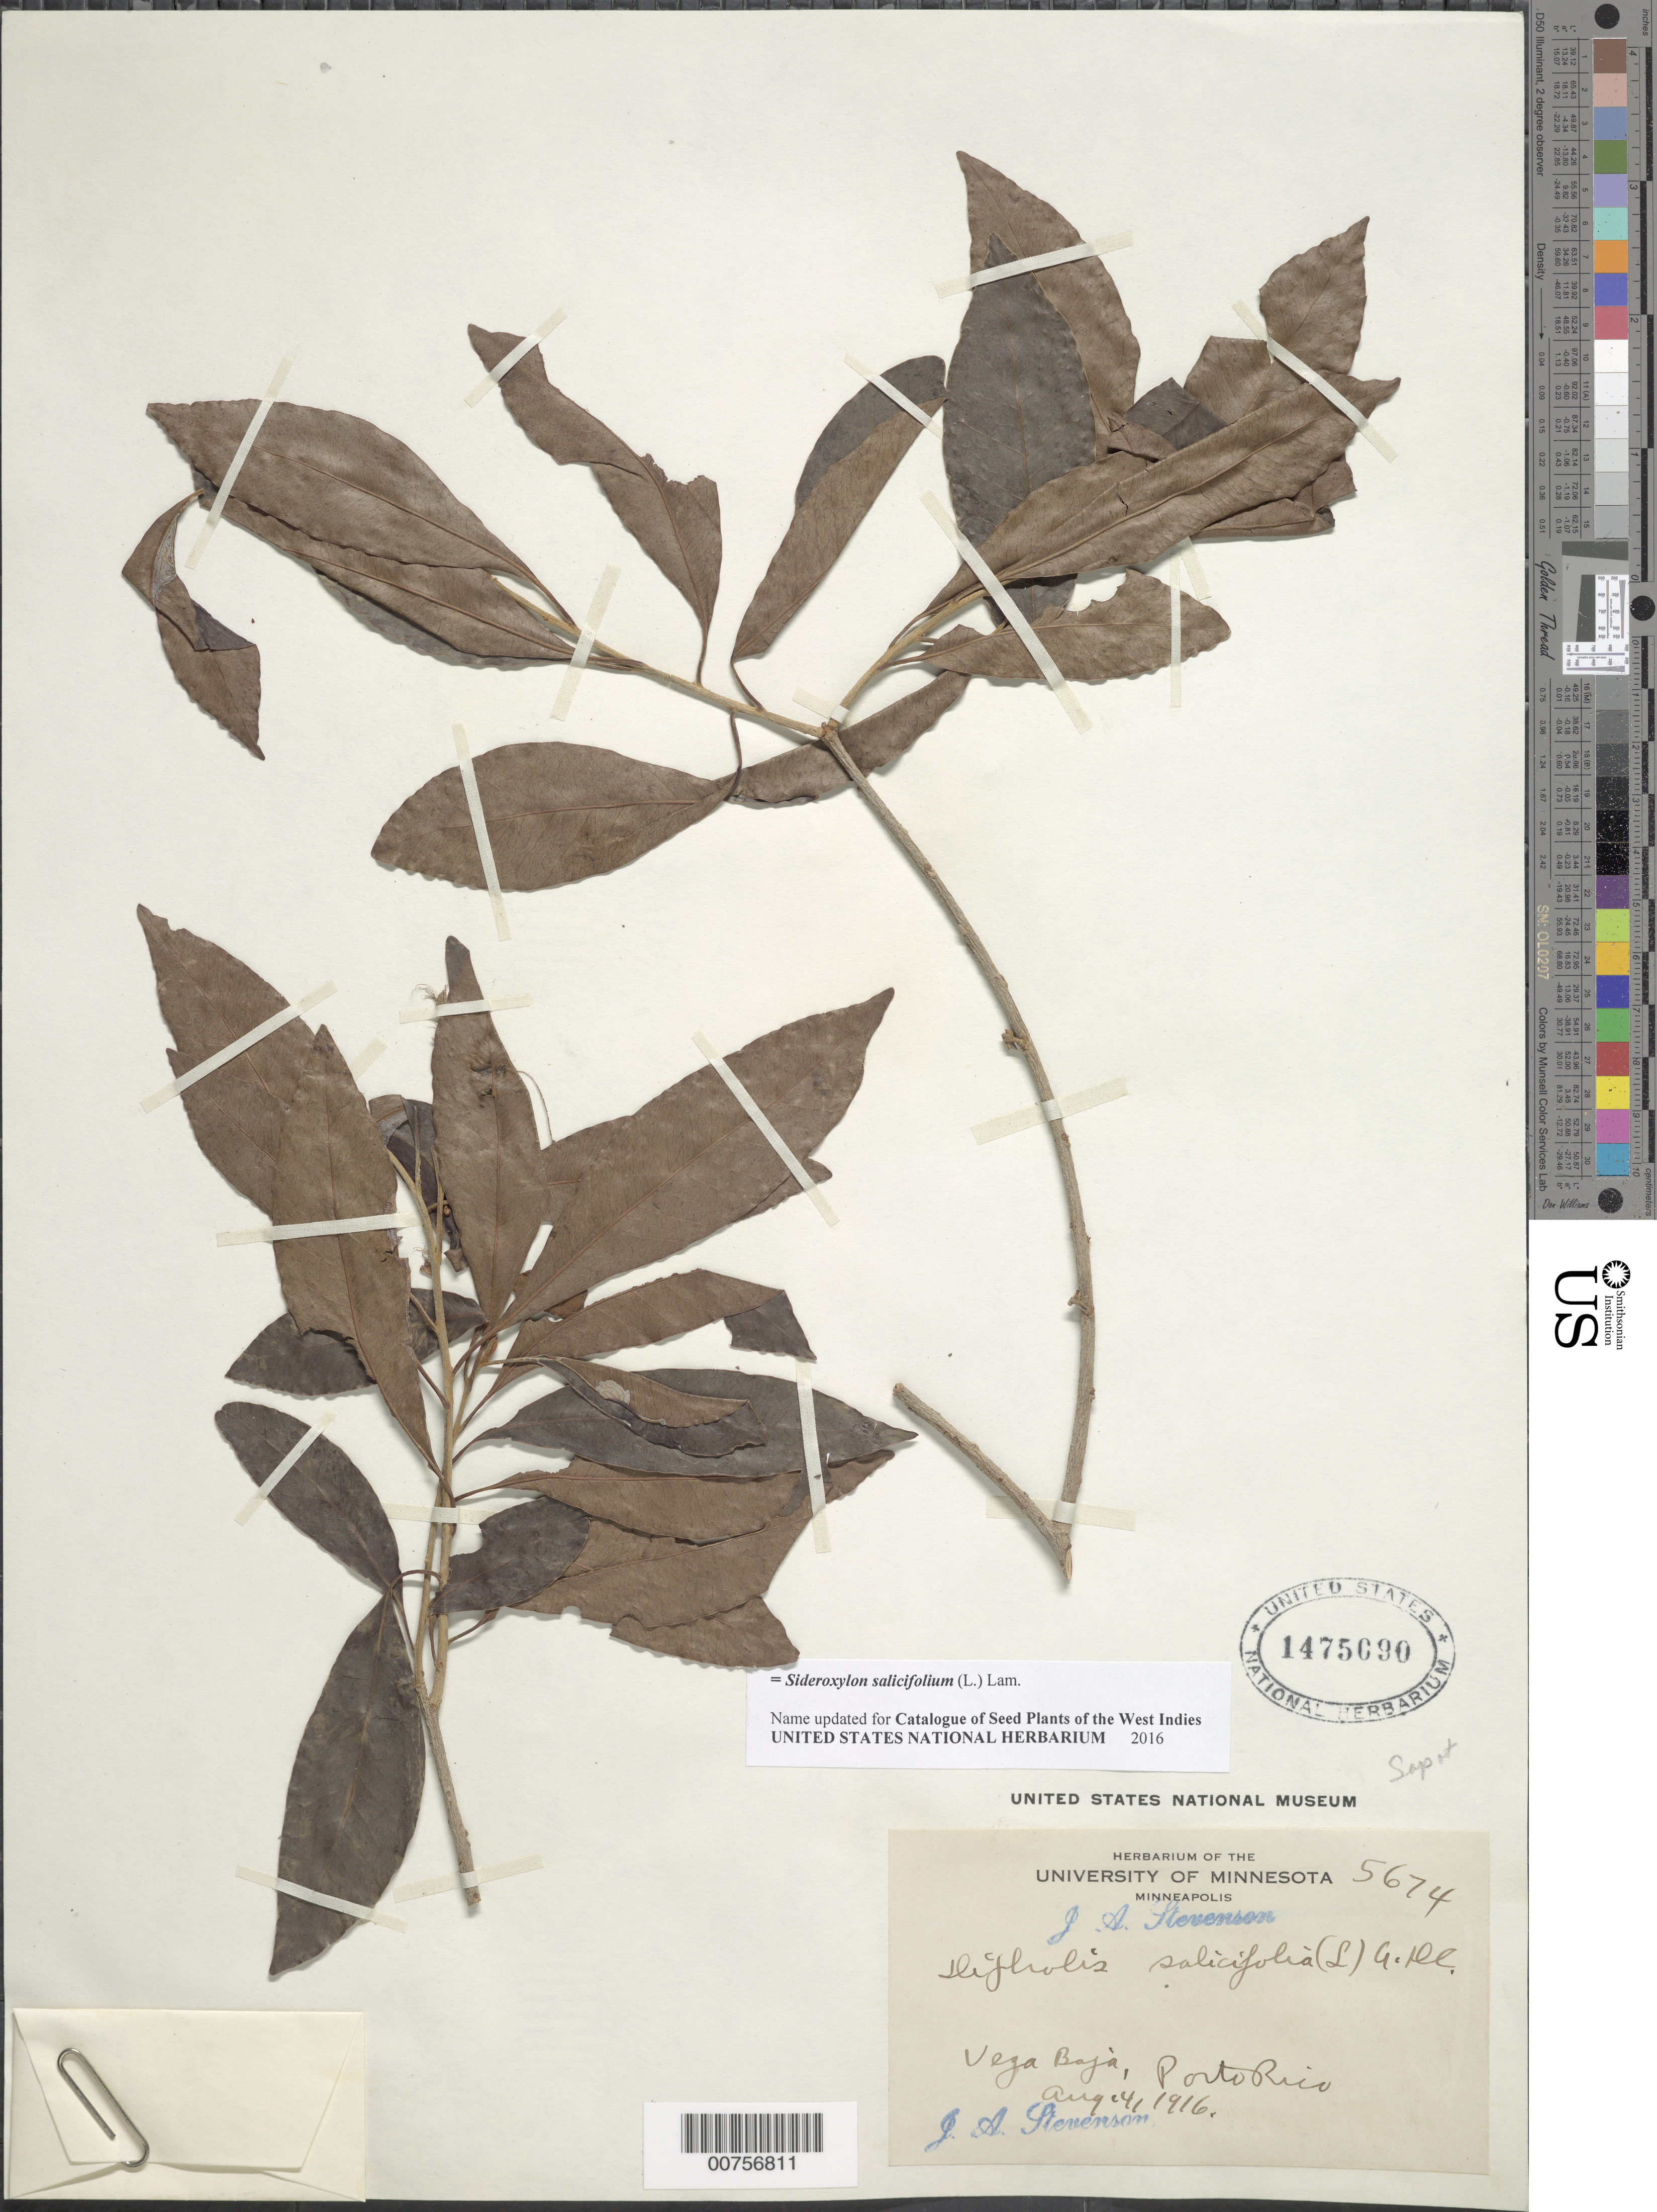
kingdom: Plantae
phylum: Tracheophyta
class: Magnoliopsida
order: Ericales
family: Sapotaceae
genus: Sideroxylon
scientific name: Sideroxylon salicifolium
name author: (L.) Lam.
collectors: J. Stevenson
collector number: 5674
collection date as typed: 14 Aug 1916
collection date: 1916-08-14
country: Puerto Rico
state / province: Vega Baja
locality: Vega Baja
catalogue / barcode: US 1475090